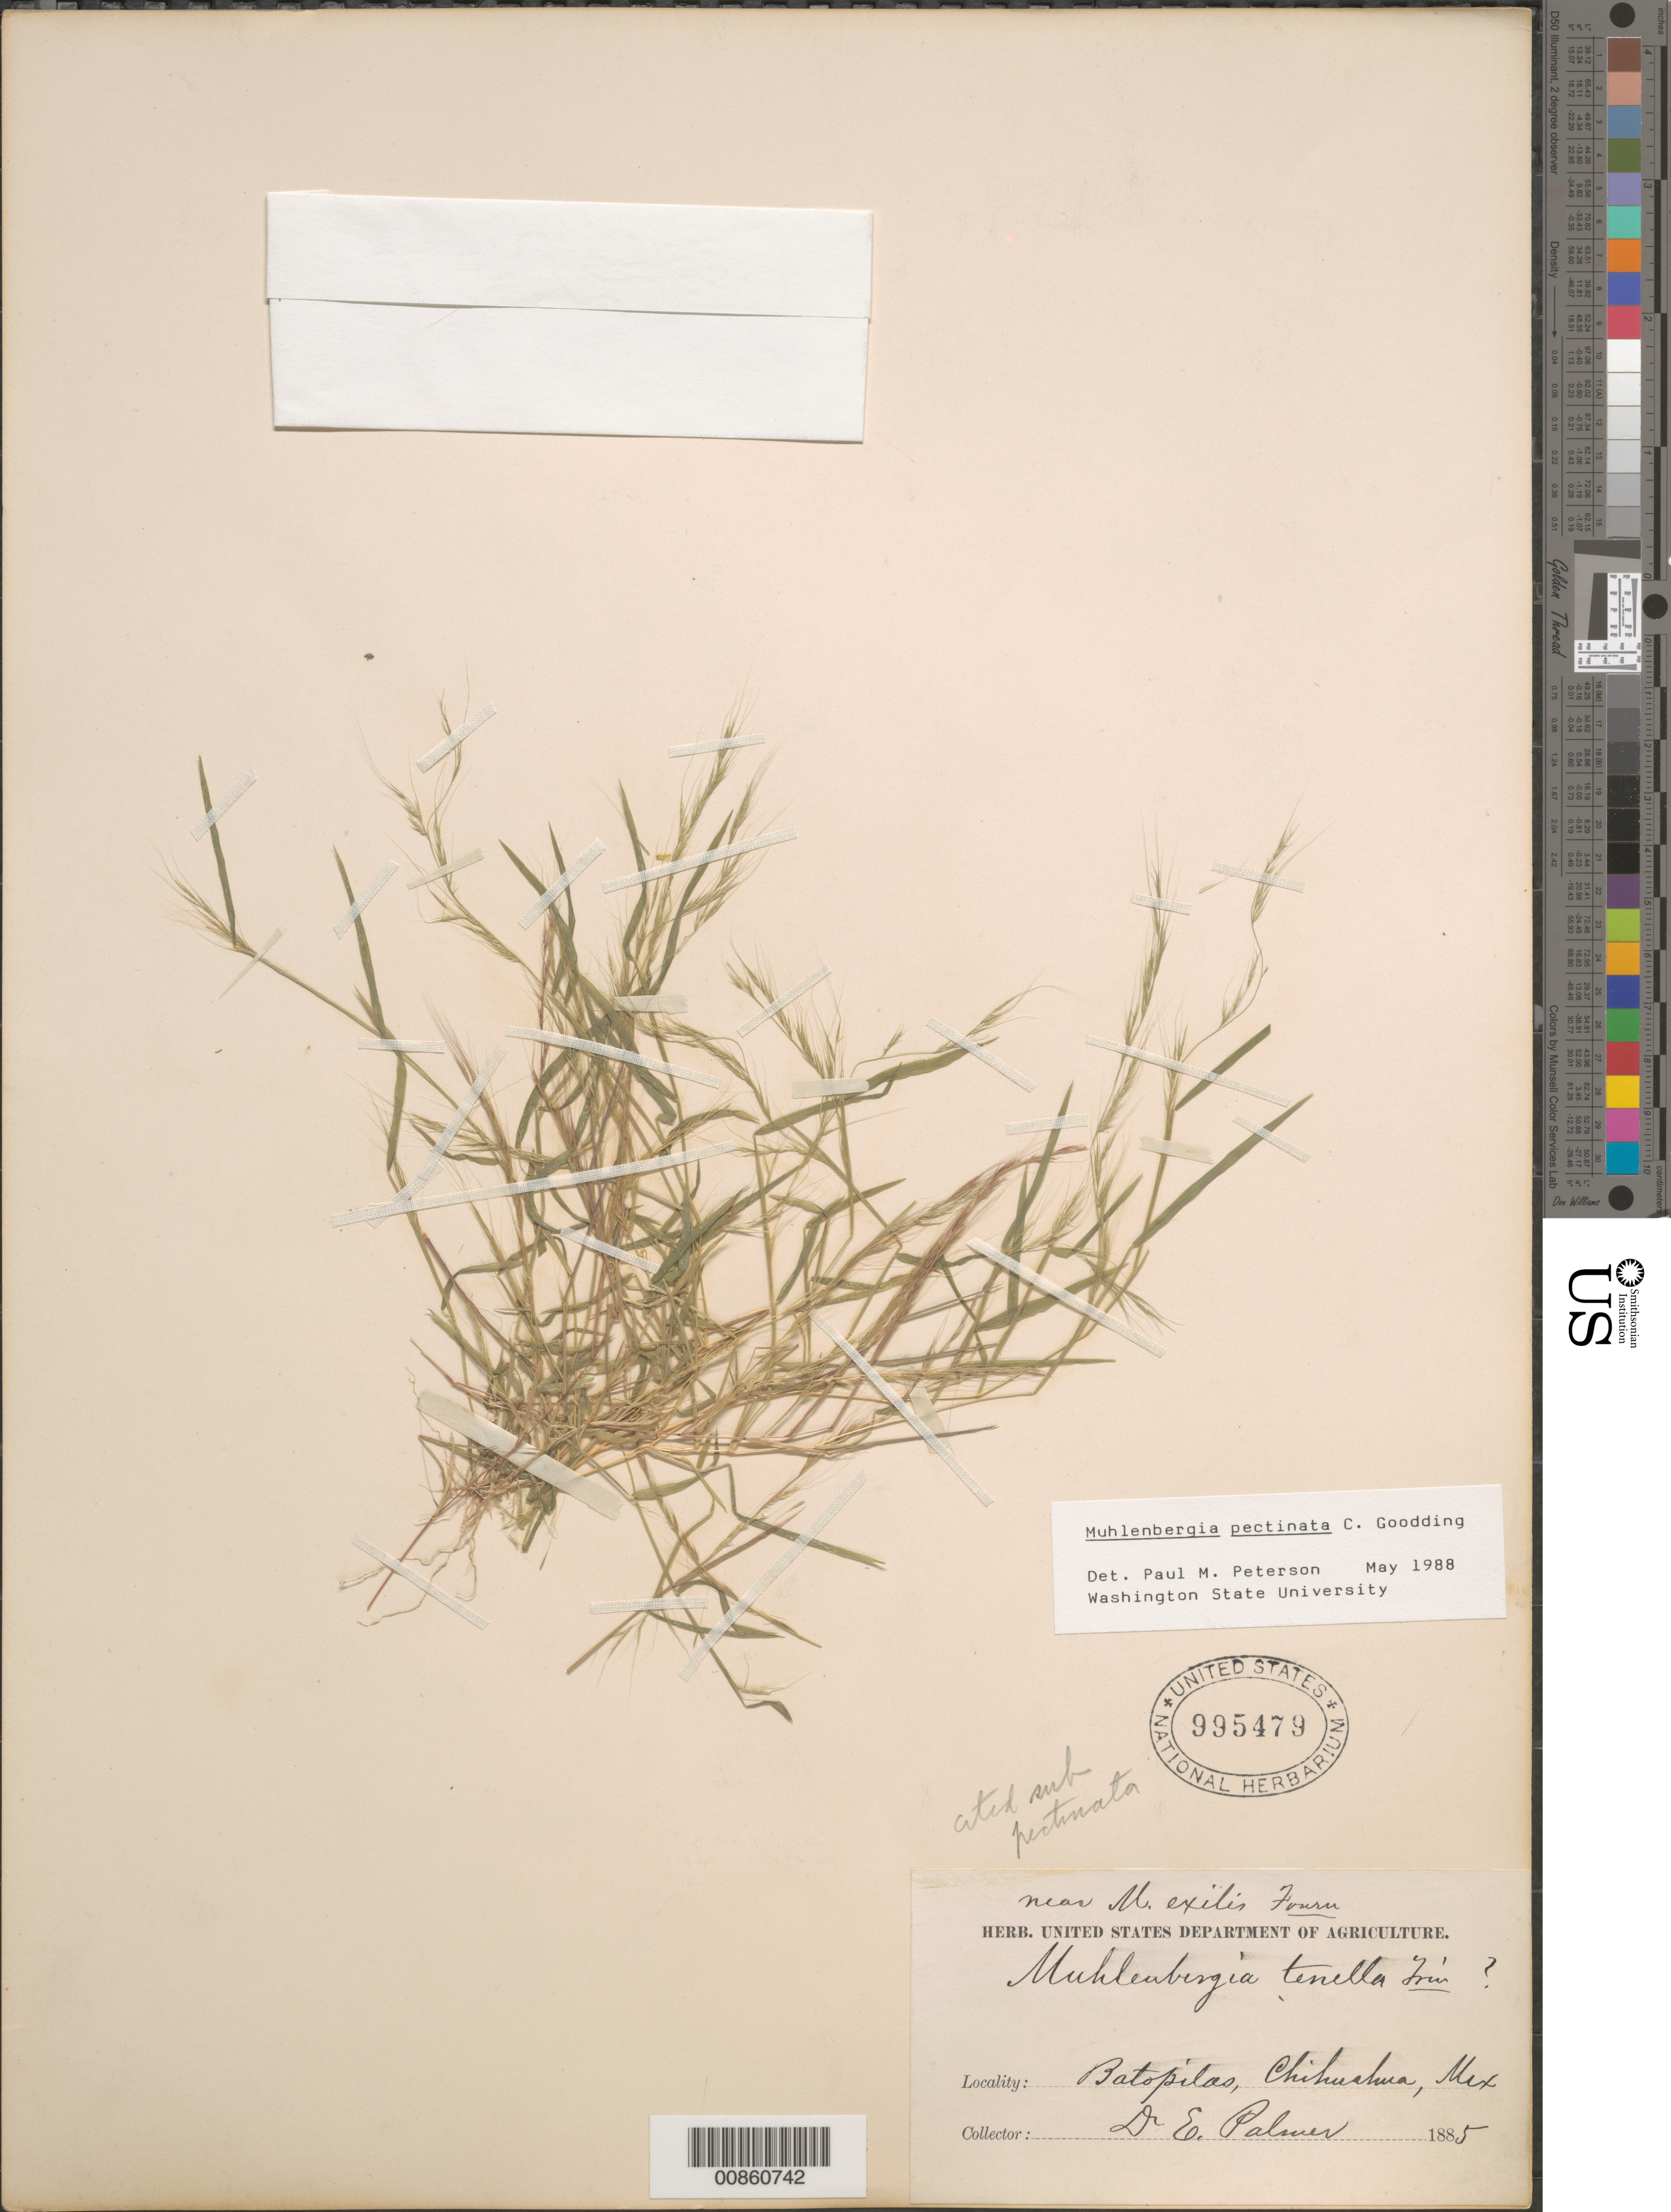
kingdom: Plantae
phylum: Tracheophyta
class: Liliopsida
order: Poales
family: Poaceae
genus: Muhlenbergia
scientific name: Muhlenbergia pectinata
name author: C.O. Goodd.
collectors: E. Palmer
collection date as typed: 1885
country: Mexico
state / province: Chihuahua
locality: Batopilas, Chih.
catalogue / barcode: US 995479